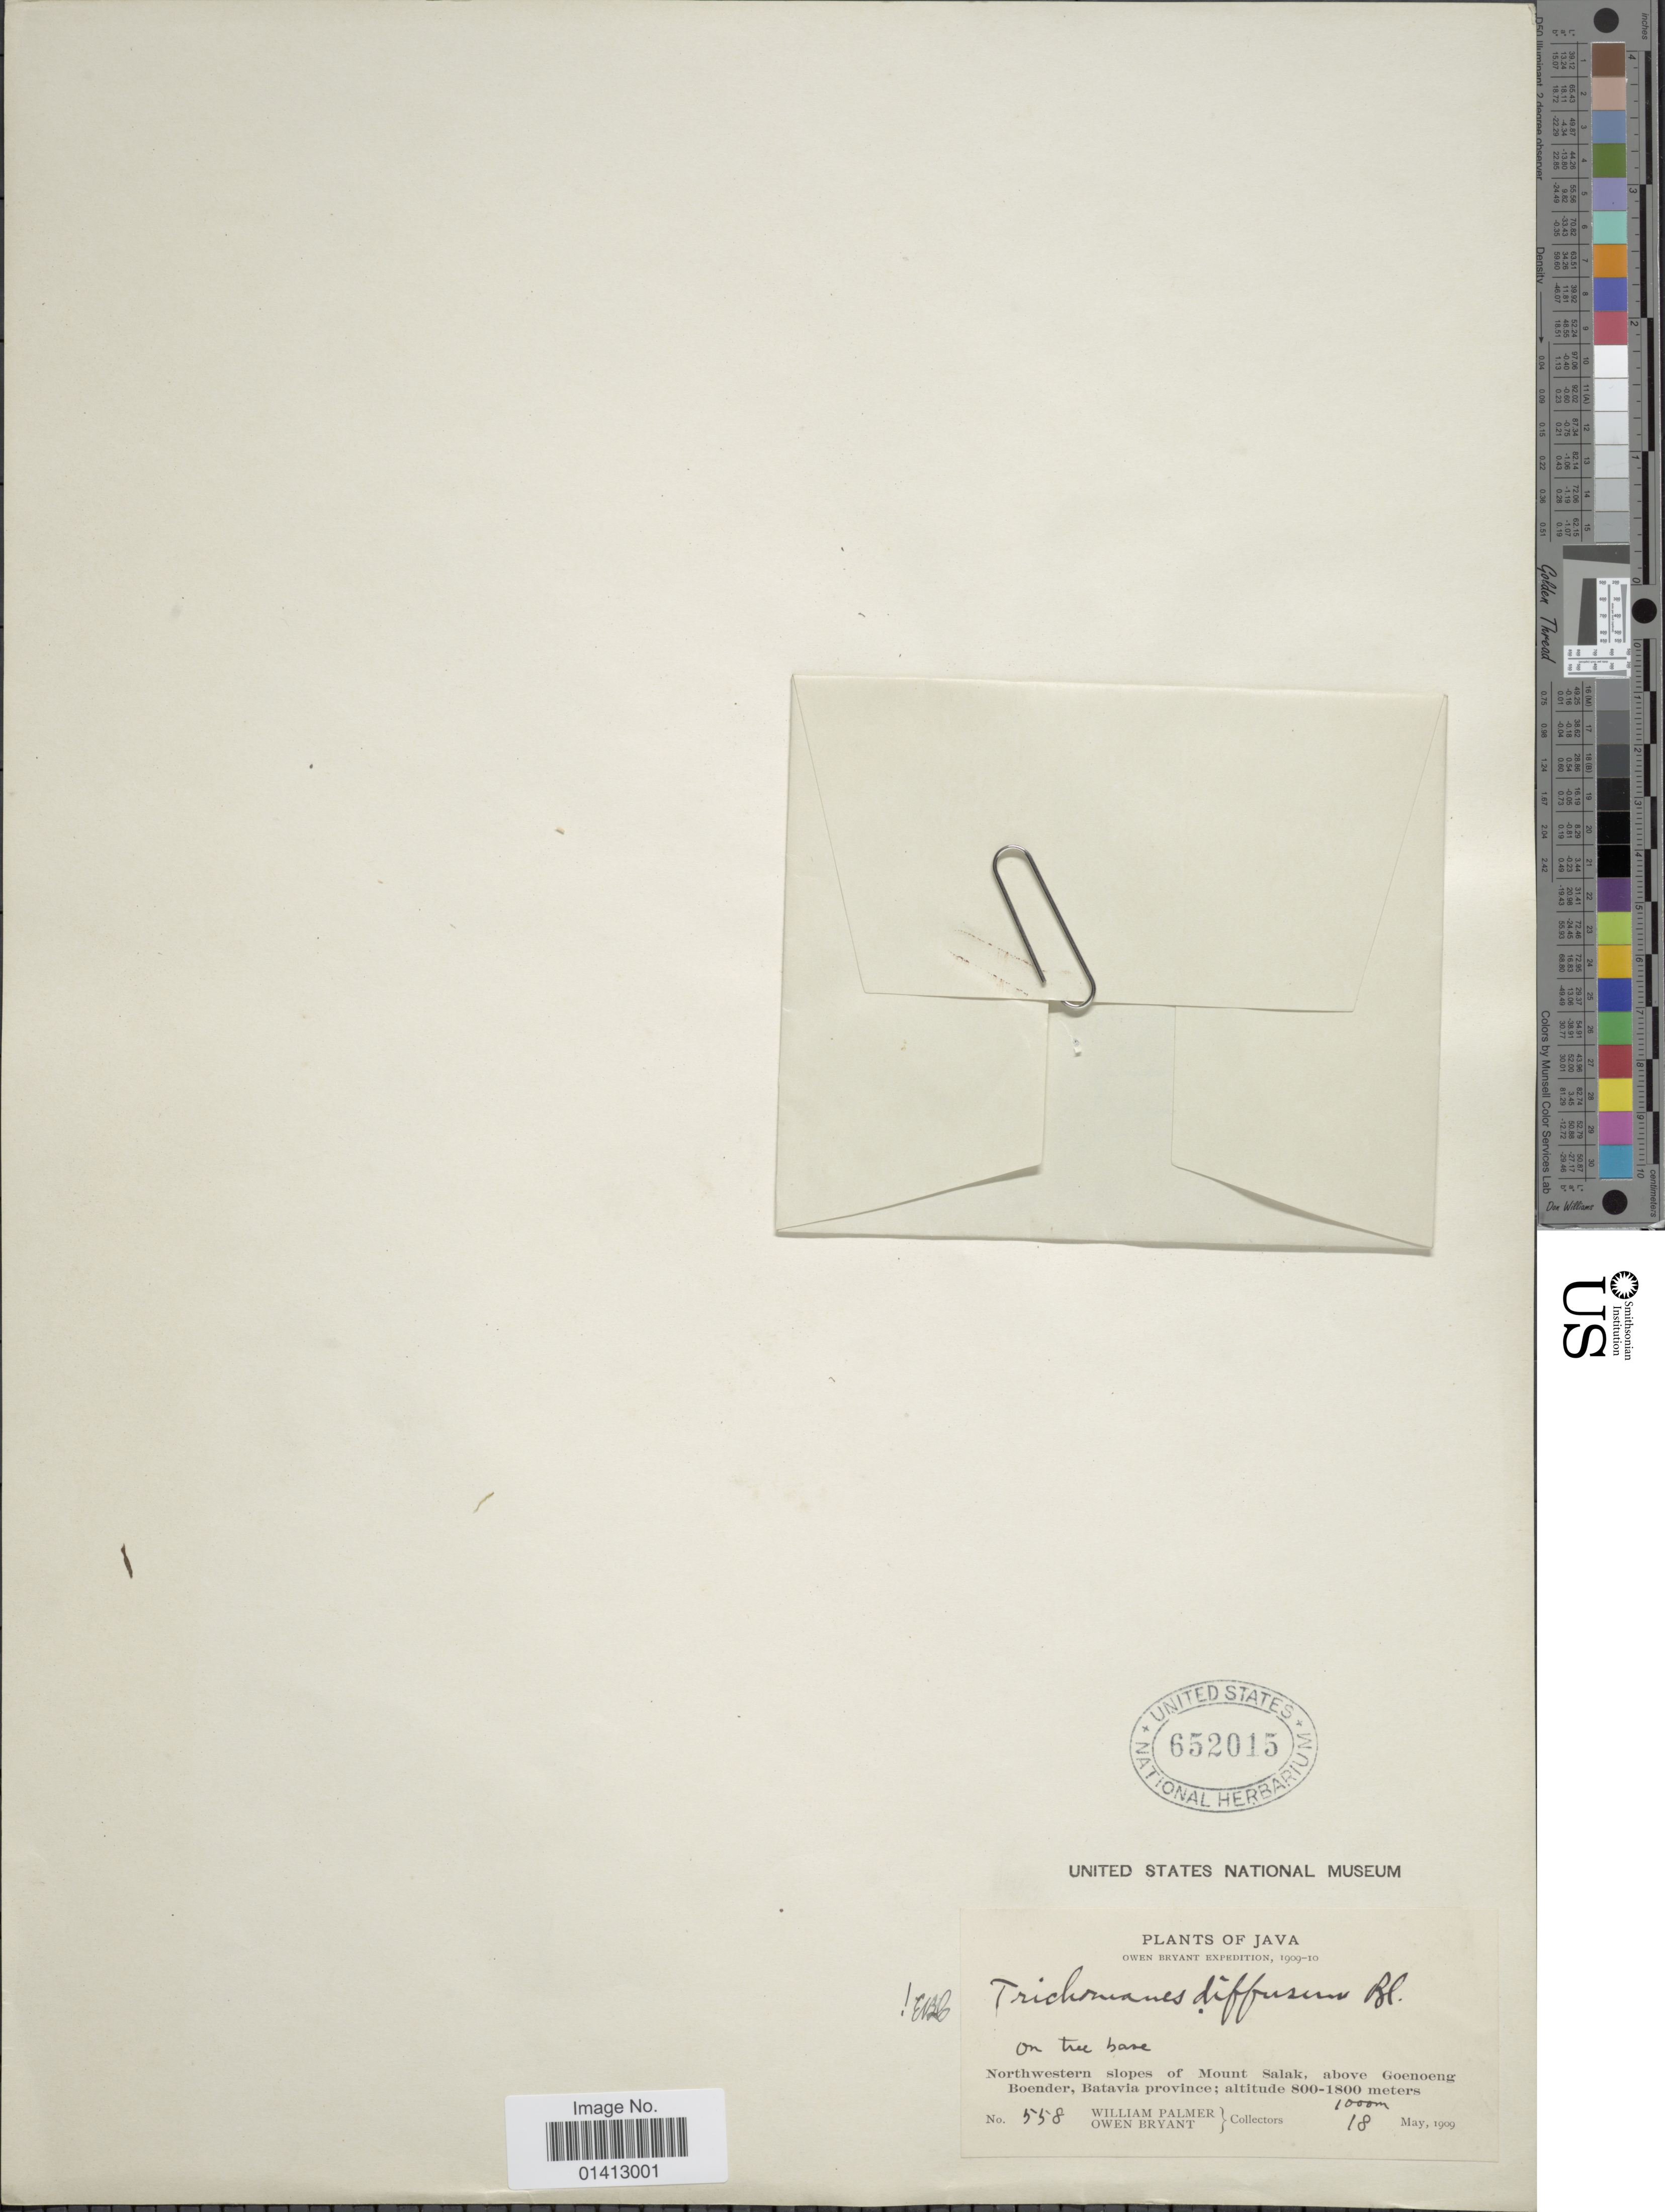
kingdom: Plantae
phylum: Tracheophyta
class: Polypodiopsida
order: Hymenophyllales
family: Hymenophyllaceae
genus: Crepidomanes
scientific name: Crepidomanes diffusum (Blume) comb. ined., 2015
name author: (Blume)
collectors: W. Palmer & O. Bryant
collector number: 558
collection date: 1909-05-18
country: Indonesia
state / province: Java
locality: Northwestern slopes of Mount Salak, above Goenoeng Boender, Batavia province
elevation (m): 800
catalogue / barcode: US 652015